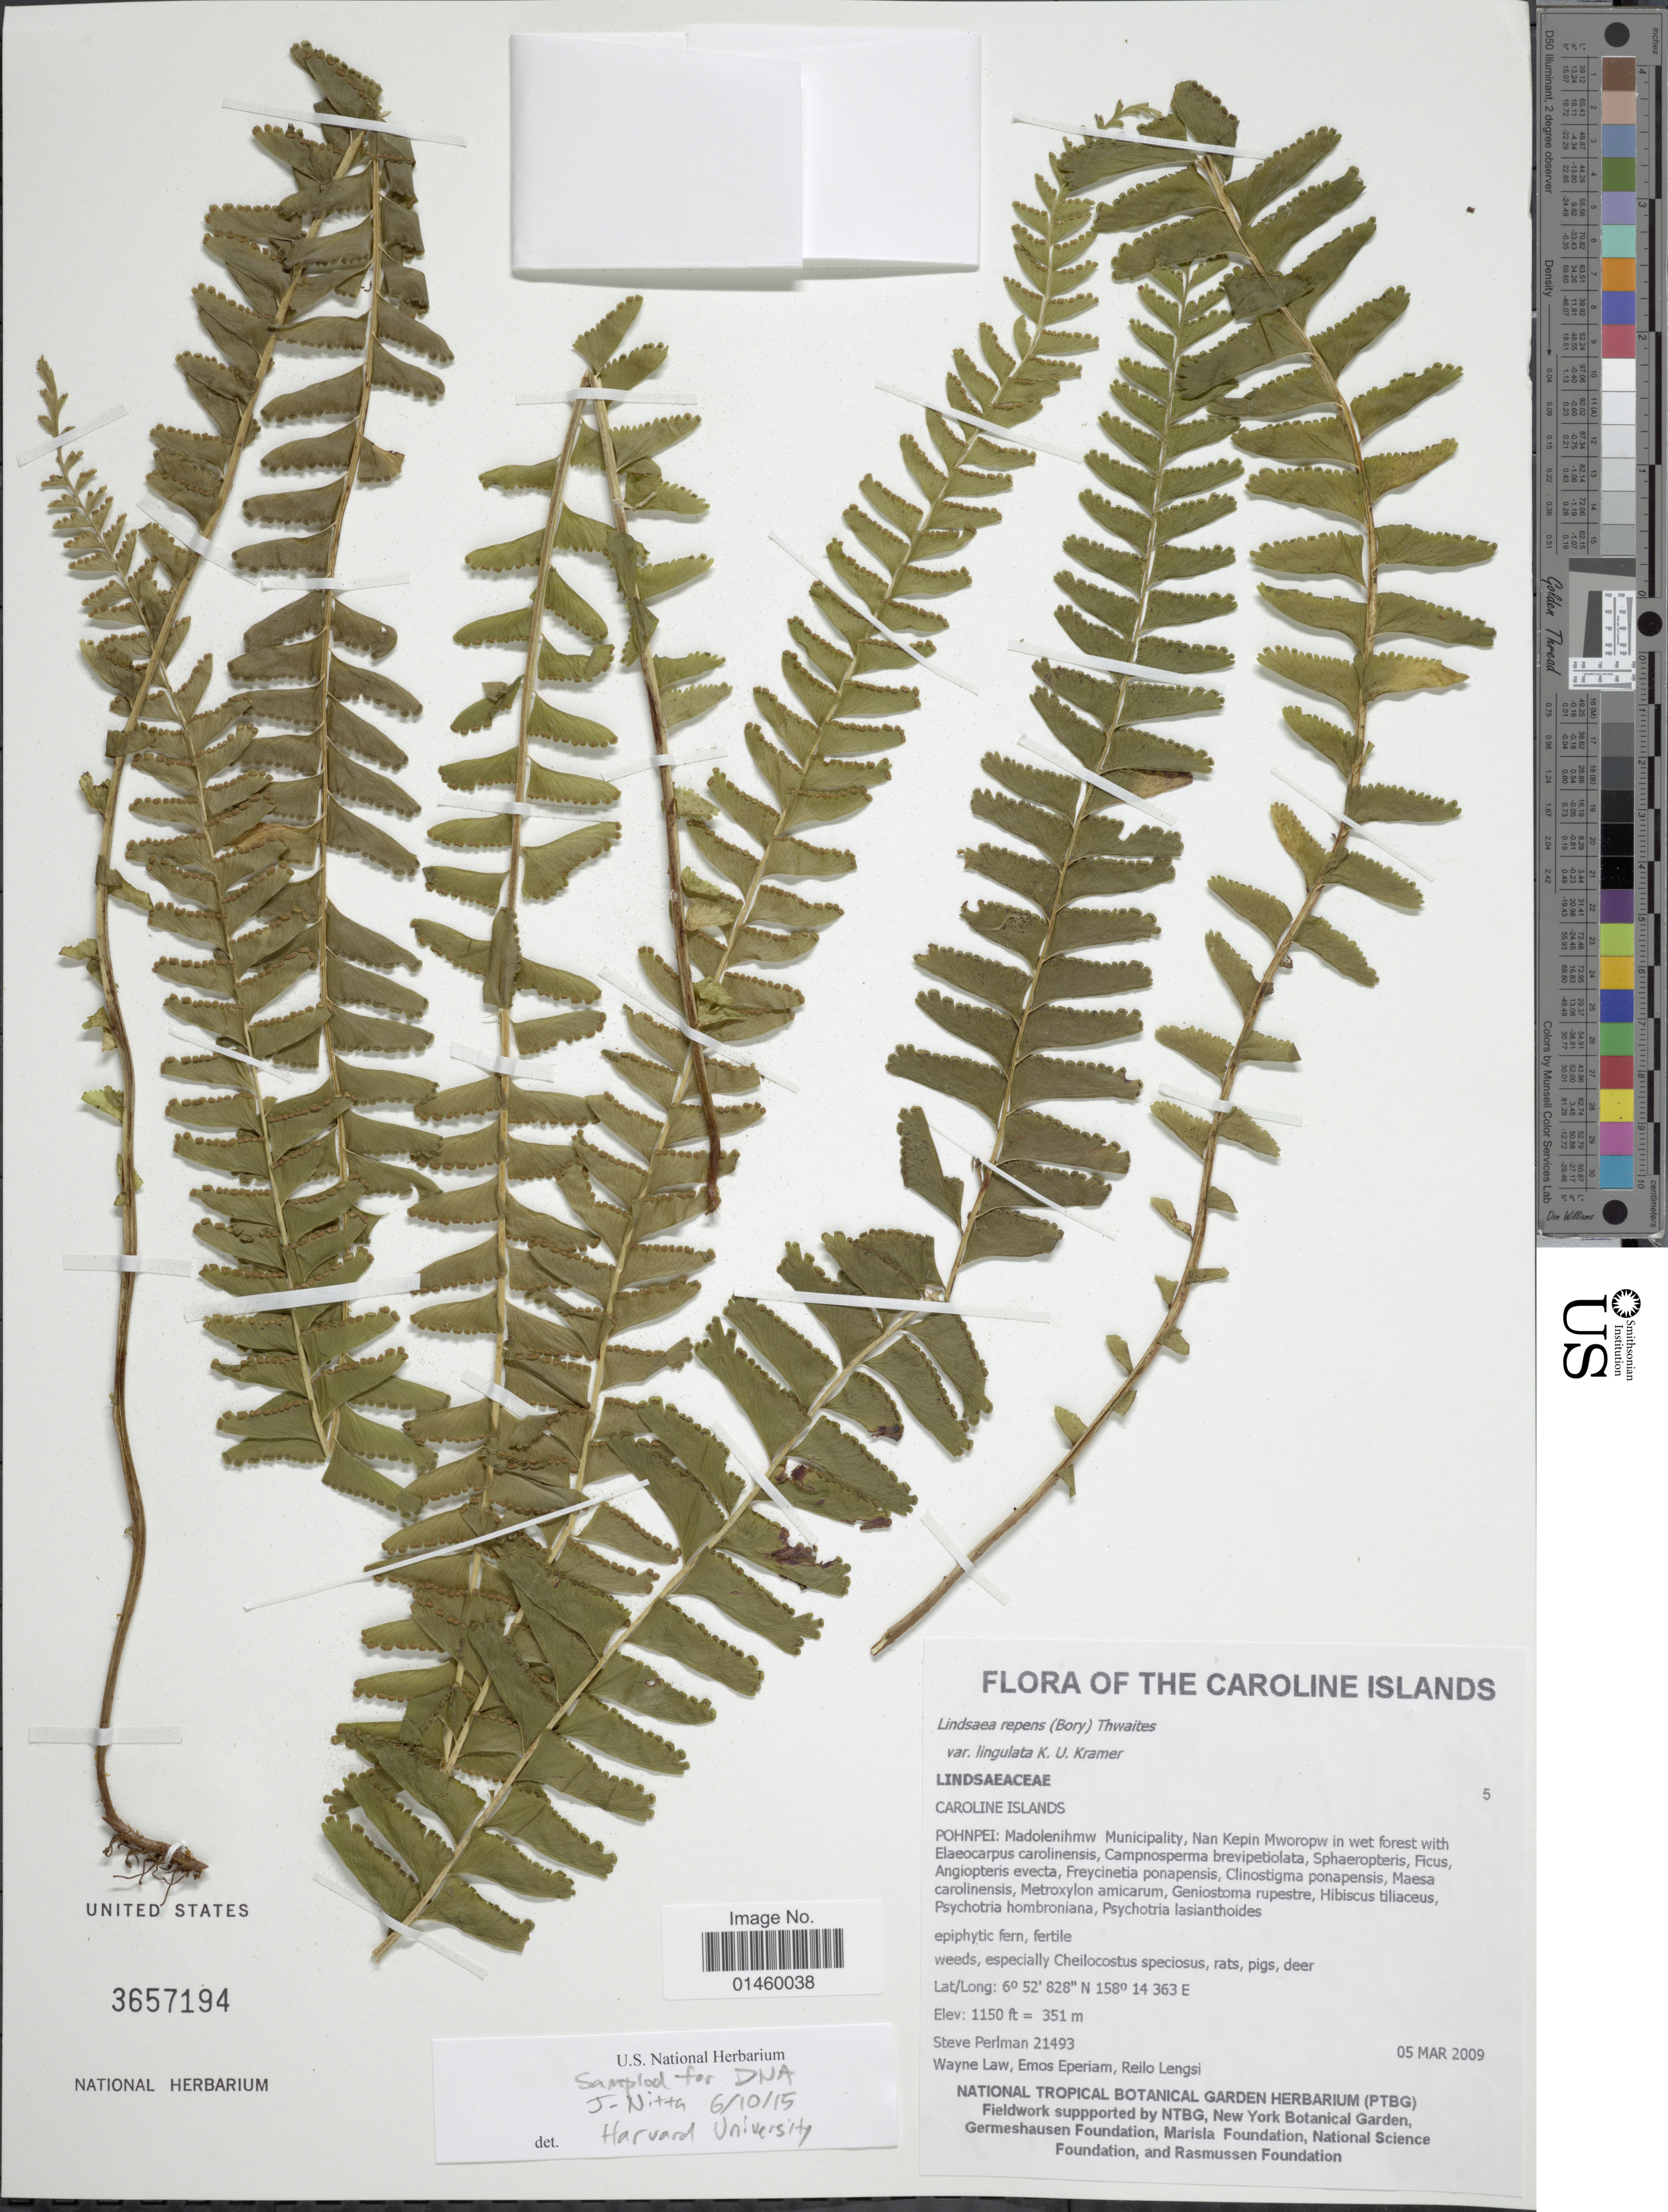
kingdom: Plantae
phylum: Tracheophyta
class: Polypodiopsida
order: Polypodiales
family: Lindsaeaceae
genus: Lindsaea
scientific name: Lindsaea repens var. lingulata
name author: K.U. Kramer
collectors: S. Perlman, W. Law, P. Eperiam & R. Lengsi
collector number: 21493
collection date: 2009-03-05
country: Micronesia, Federated States of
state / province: Pohnpei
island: Pohnpei [Ponape]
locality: The Caroline Islands. Madolenihmw Municipality, Nan Kepin Mworopw.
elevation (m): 351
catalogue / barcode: US 3657194